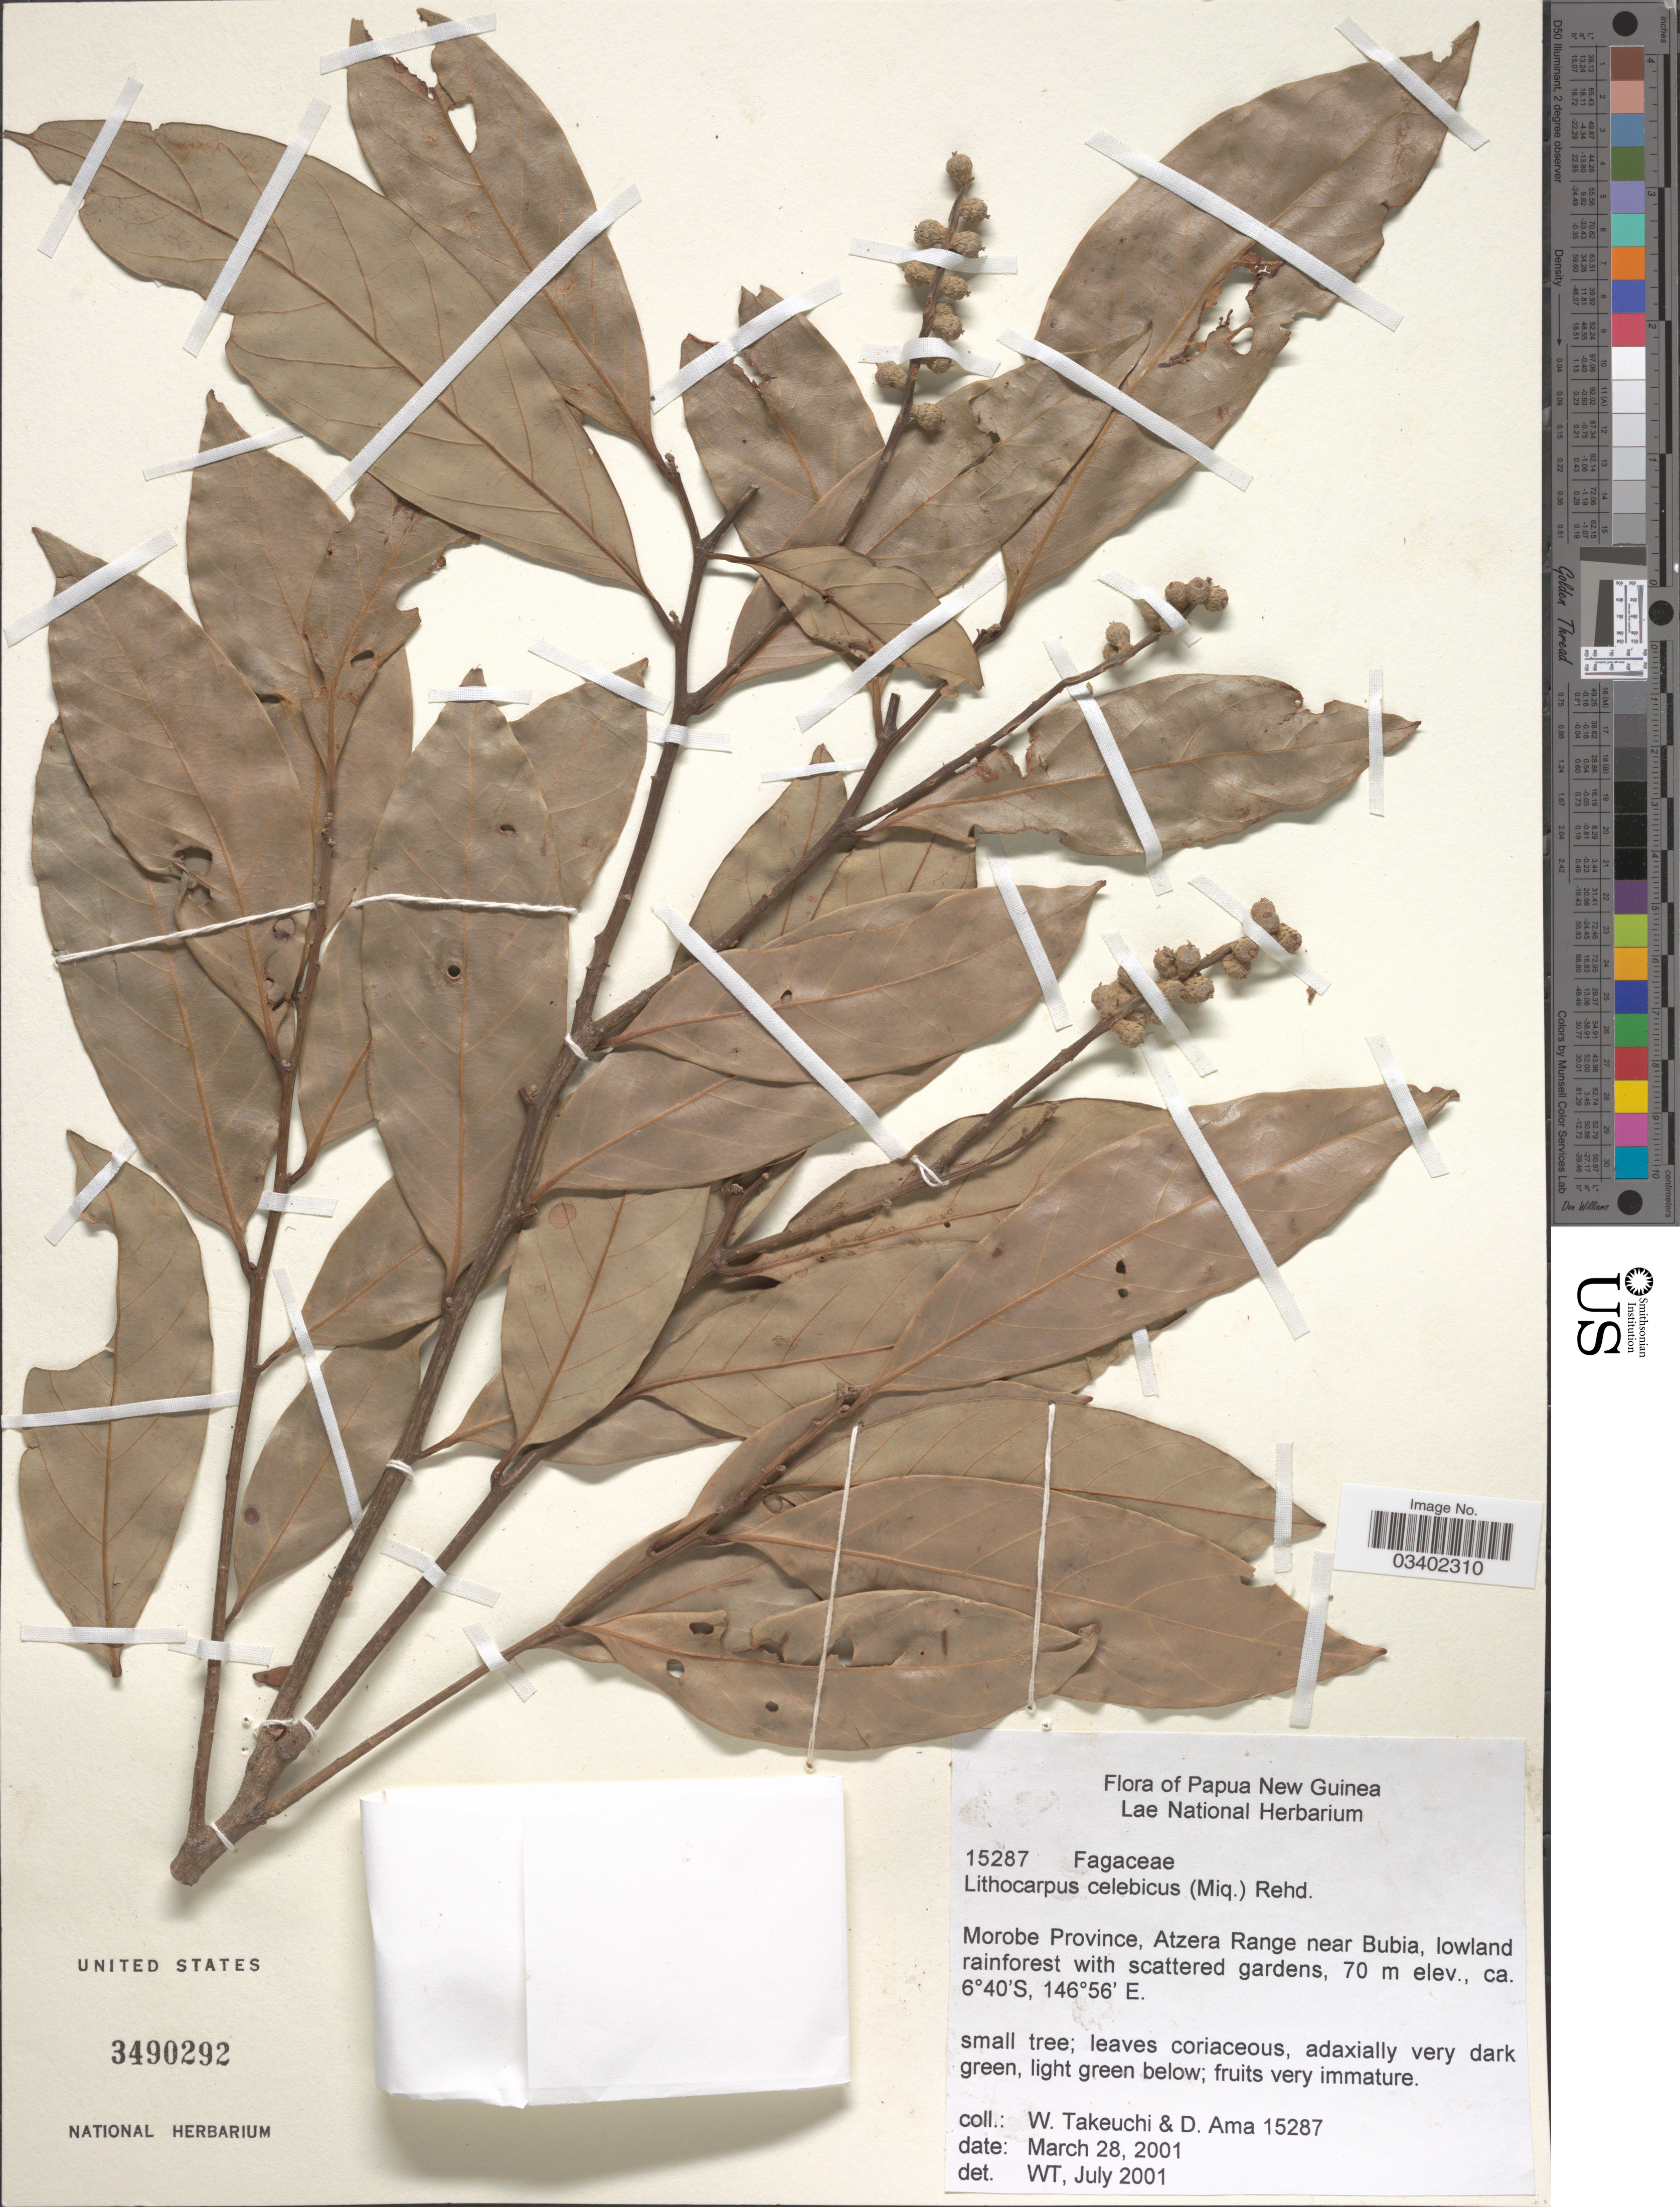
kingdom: Plantae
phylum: Tracheophyta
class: Magnoliopsida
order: Fagales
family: Fagaceae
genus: Lithocarpus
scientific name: Lithocarpus celebicus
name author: (Miq.) Rehder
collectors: W. Takeuchi & D. Ama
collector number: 15287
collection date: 2001-03-28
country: Papua New Guinea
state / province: Morobe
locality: Atzera Range near Bubia.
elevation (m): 70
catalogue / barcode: US 3490292